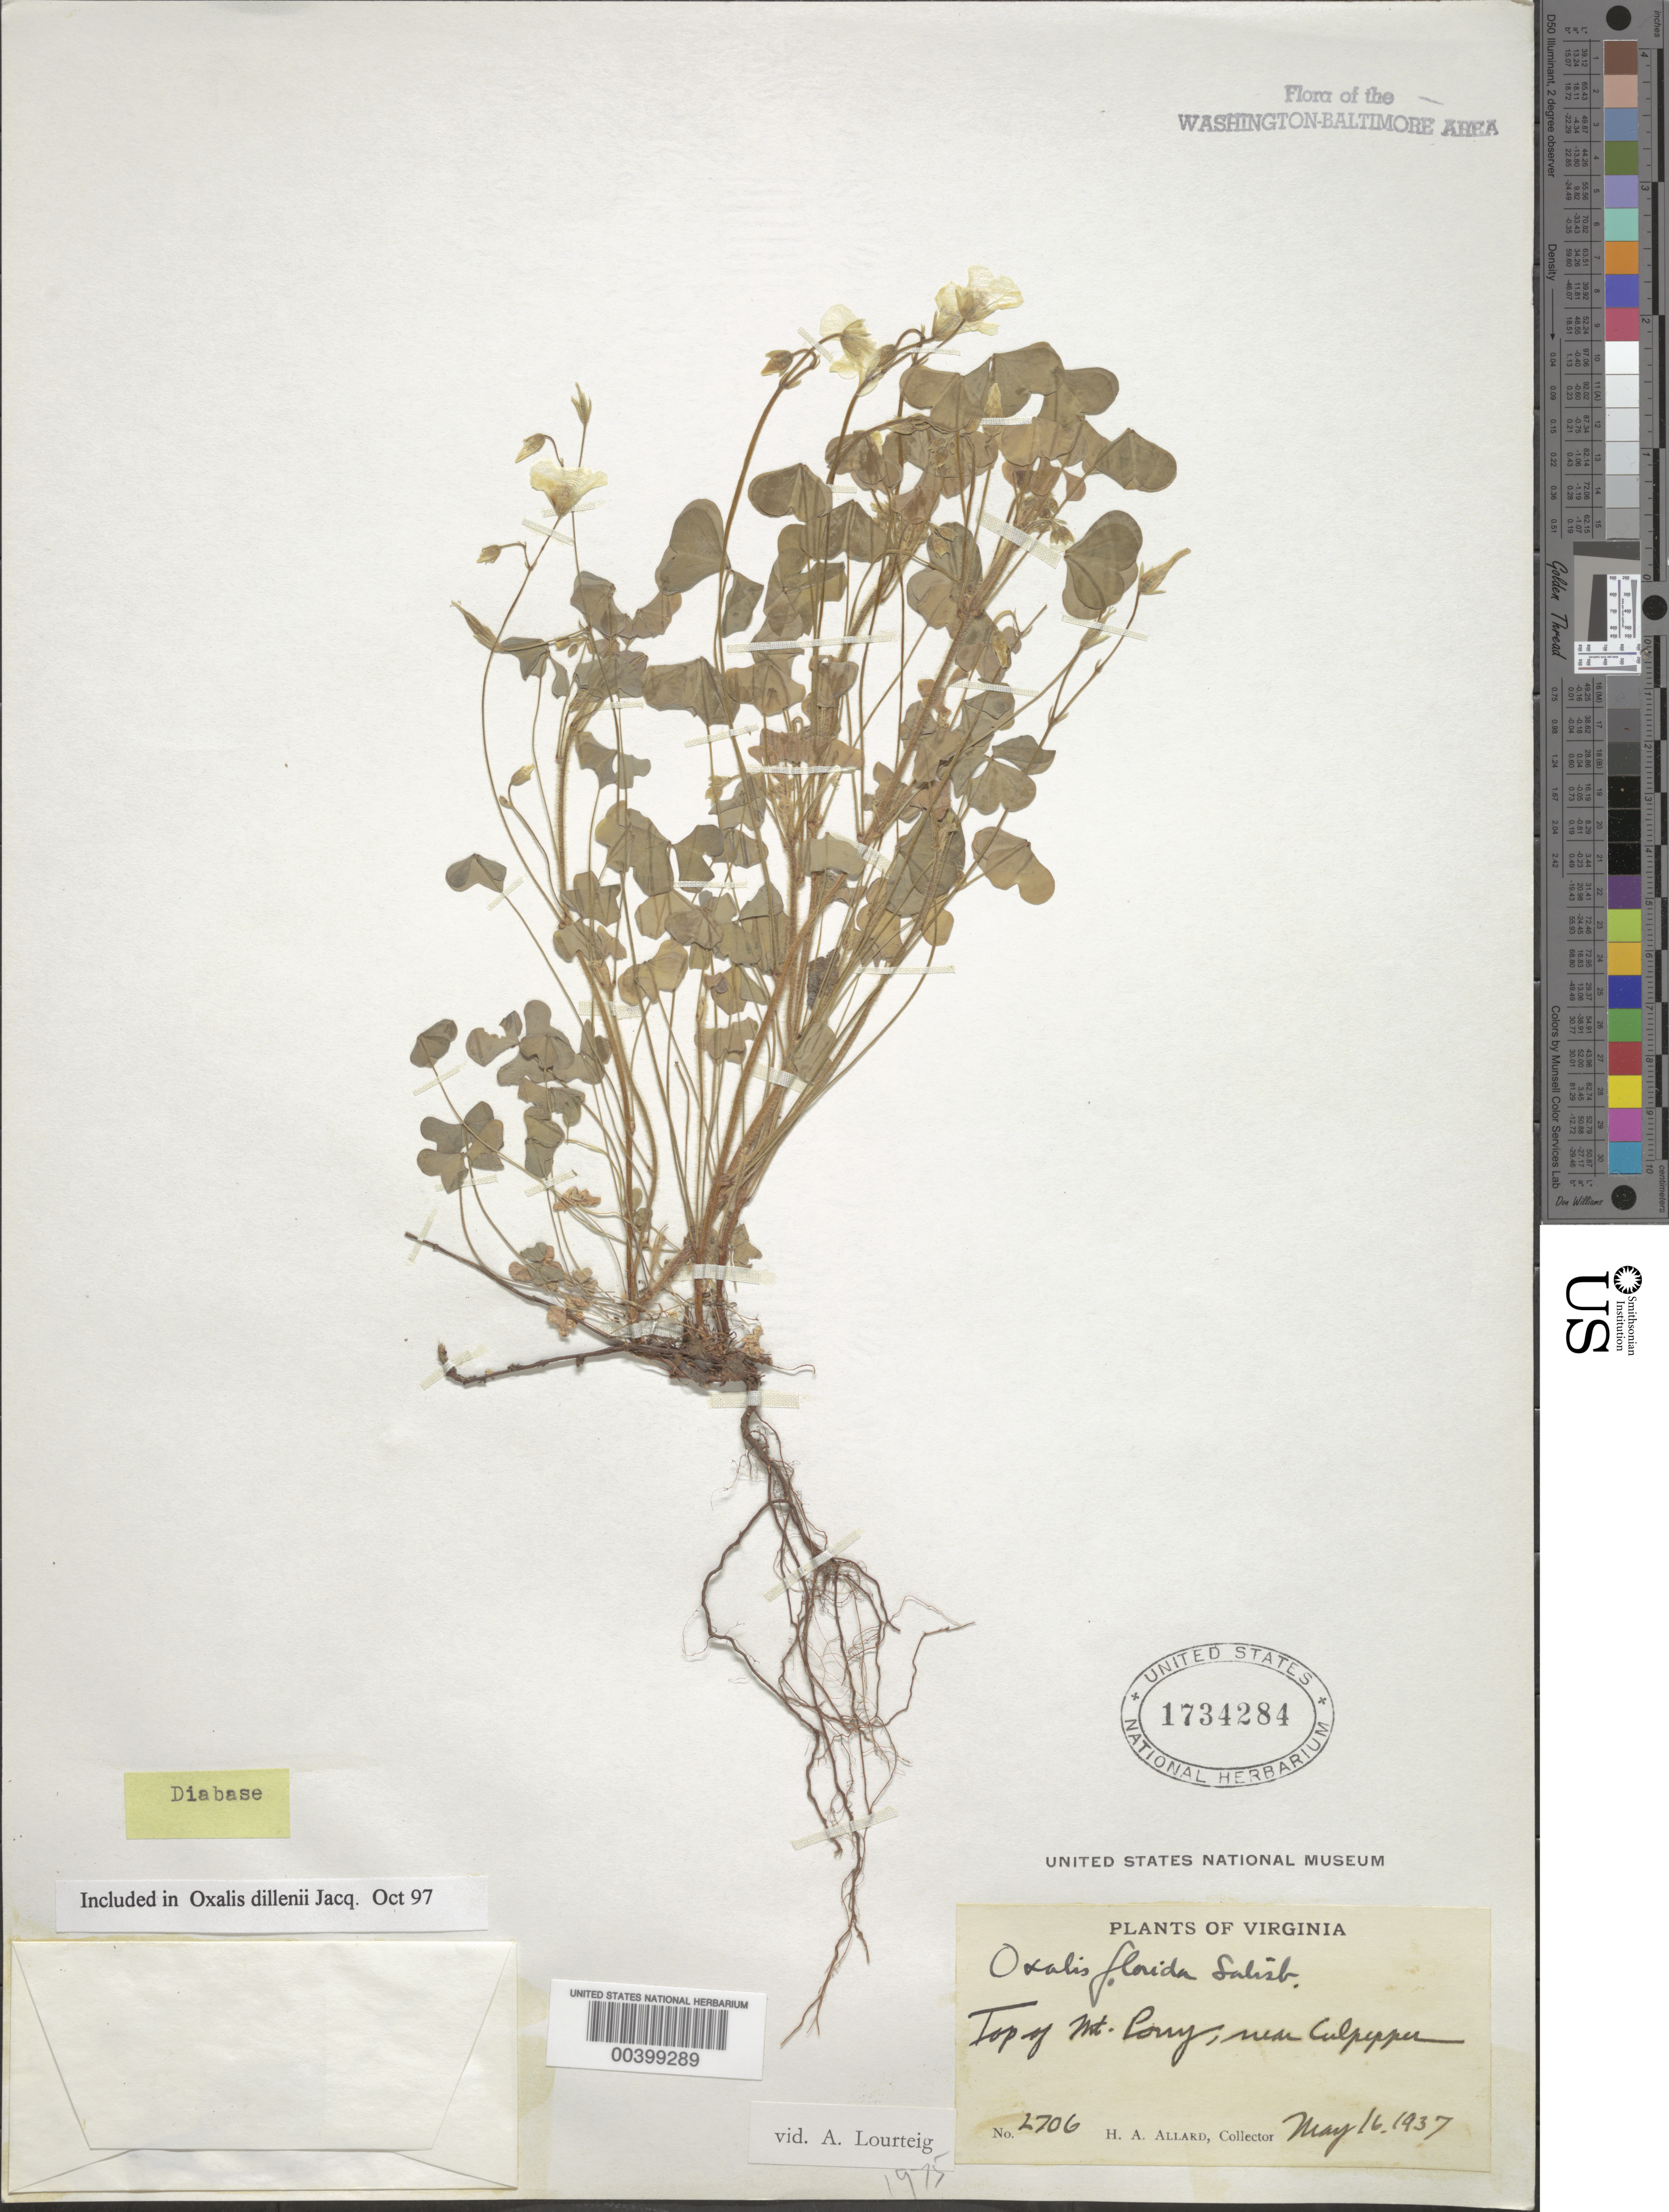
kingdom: Plantae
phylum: Tracheophyta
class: Magnoliopsida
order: Oxalidales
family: Oxalidaceae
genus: Oxalis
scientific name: Oxalis dillenii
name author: Jacq.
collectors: H. A. Allard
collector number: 2706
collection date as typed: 16 May 1937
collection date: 1937-05-16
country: United States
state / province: Virginia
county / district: Culpeper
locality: Mount Pony, Culpepper vicinity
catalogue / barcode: US 1734284